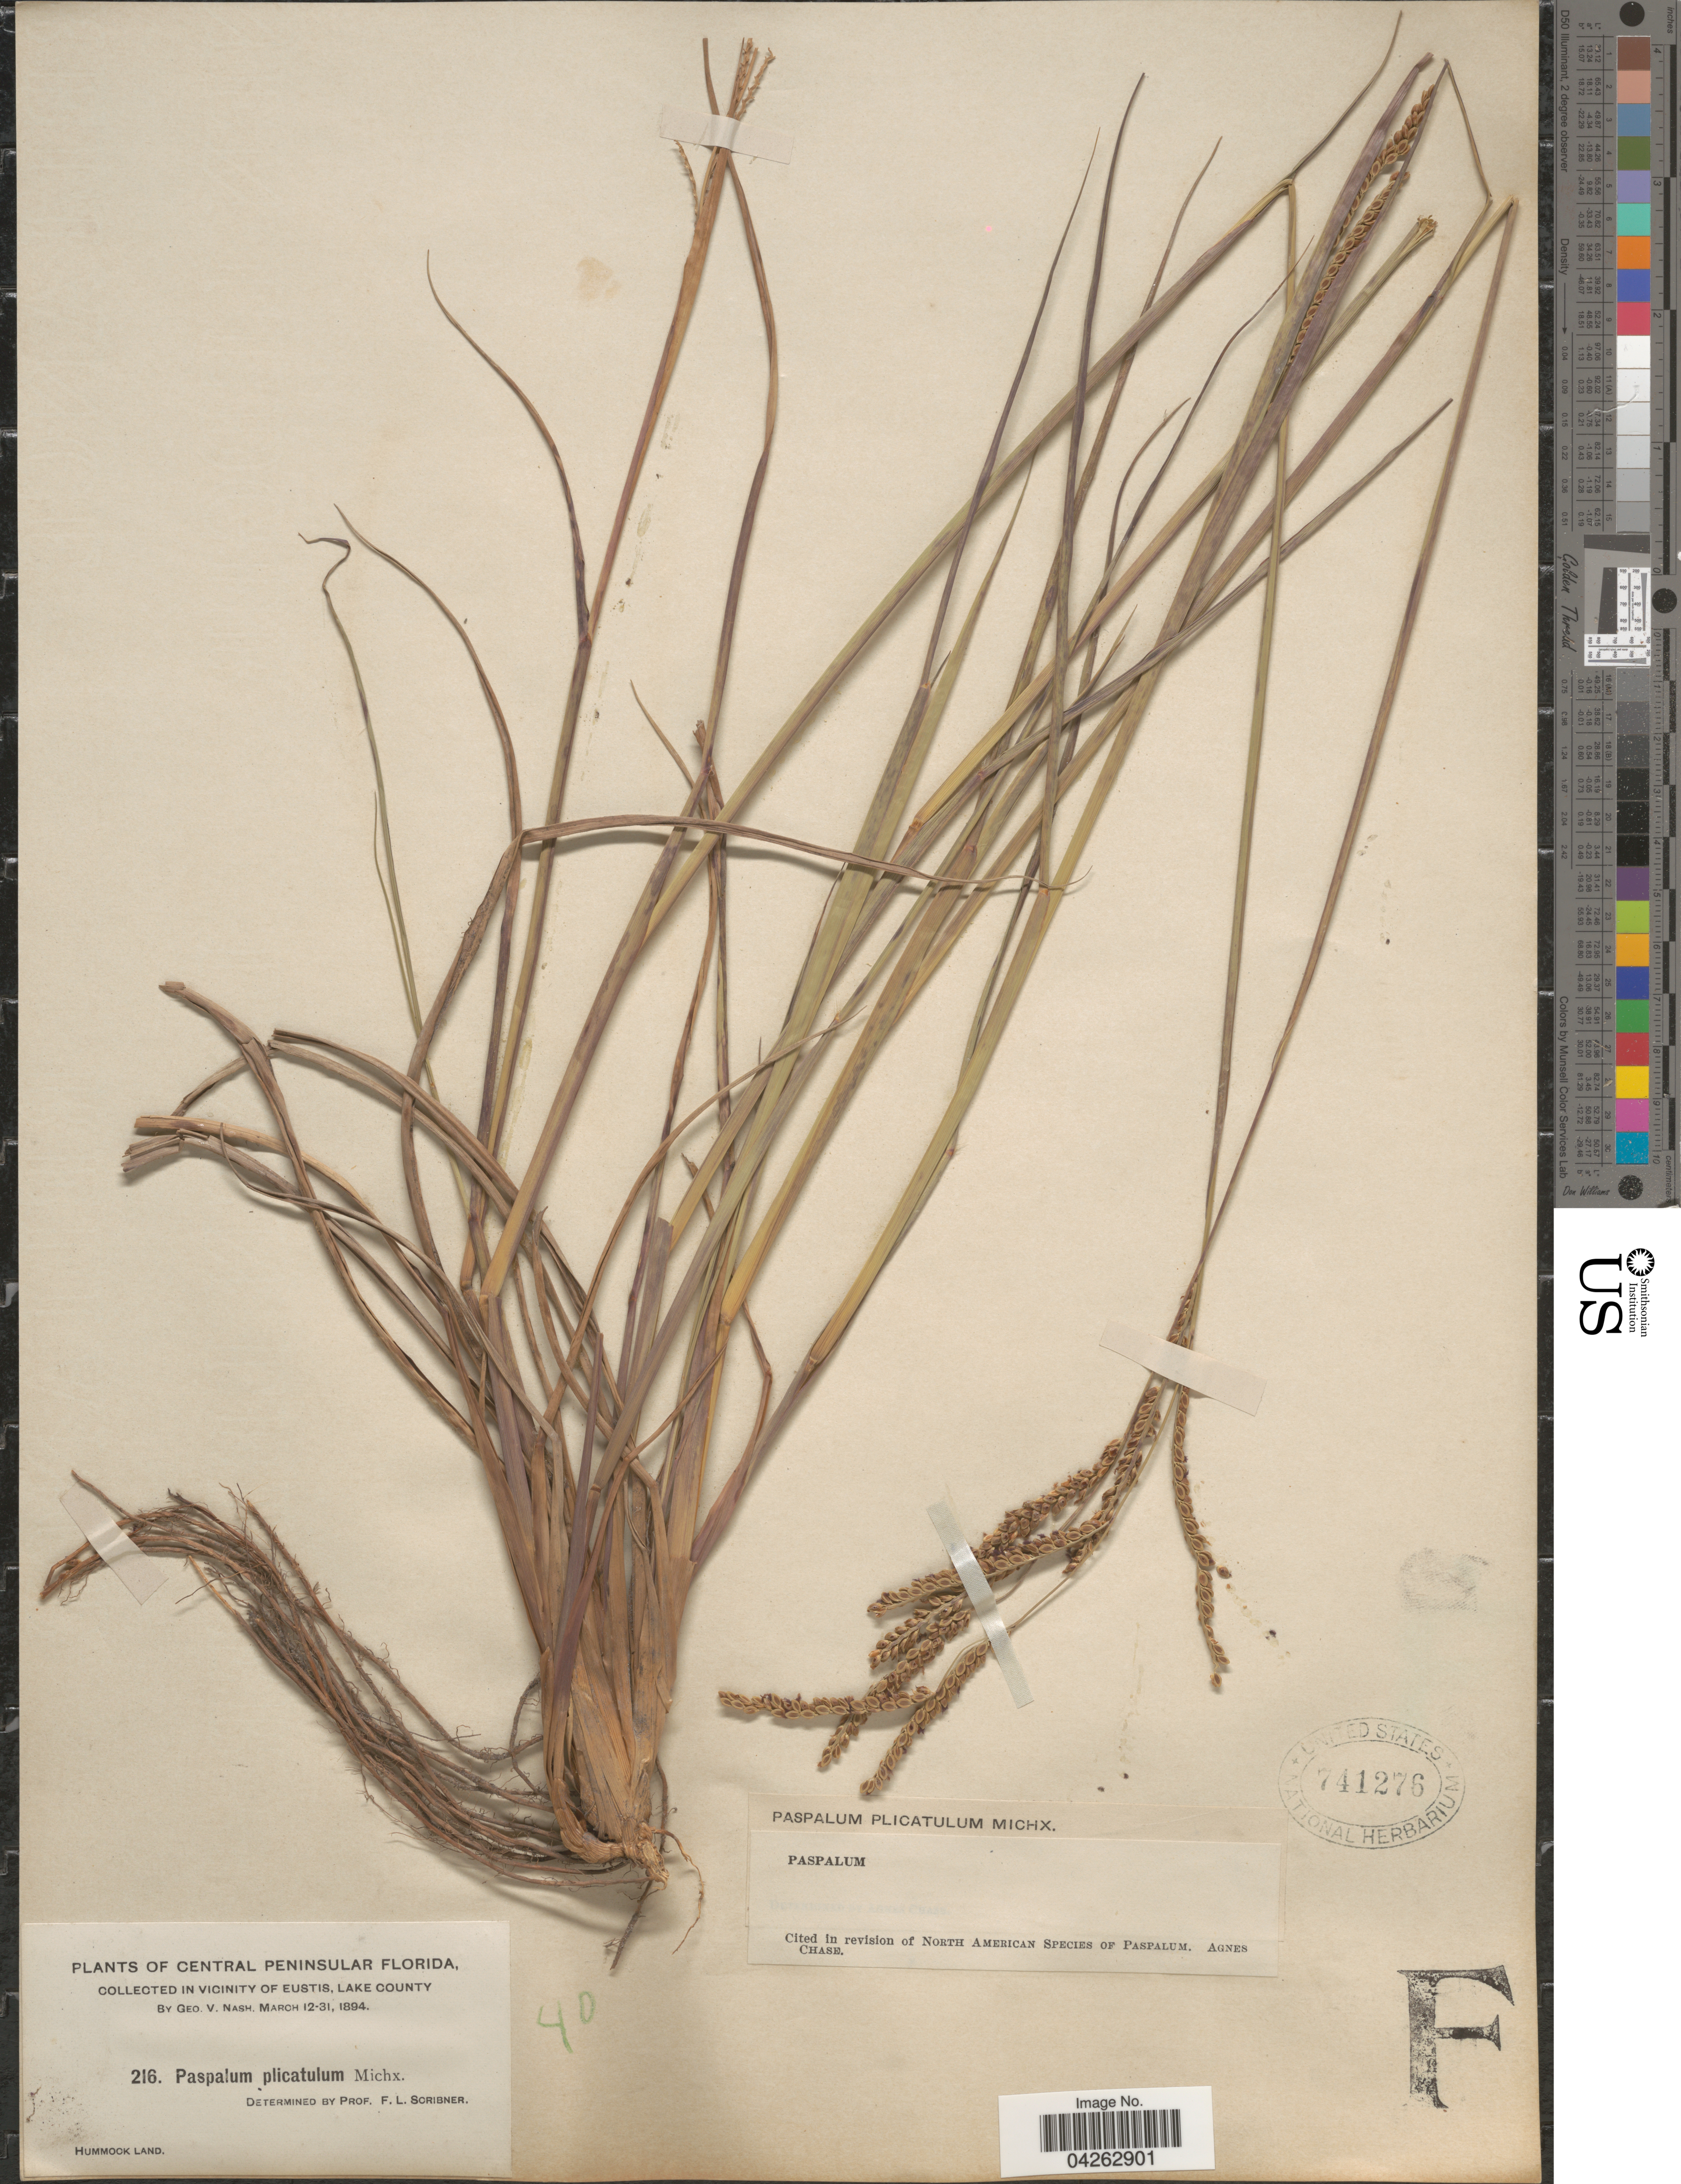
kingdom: Plantae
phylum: Tracheophyta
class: Liliopsida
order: Poales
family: Poaceae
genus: Paspalum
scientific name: Paspalum plicatulum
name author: Michx.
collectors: G. V. Nash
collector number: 216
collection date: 1894-03-12/1894-03-31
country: United States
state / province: Florida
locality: Central Peninsular Florida. In vicinity of Eustis, Lake County.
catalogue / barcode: US 741276